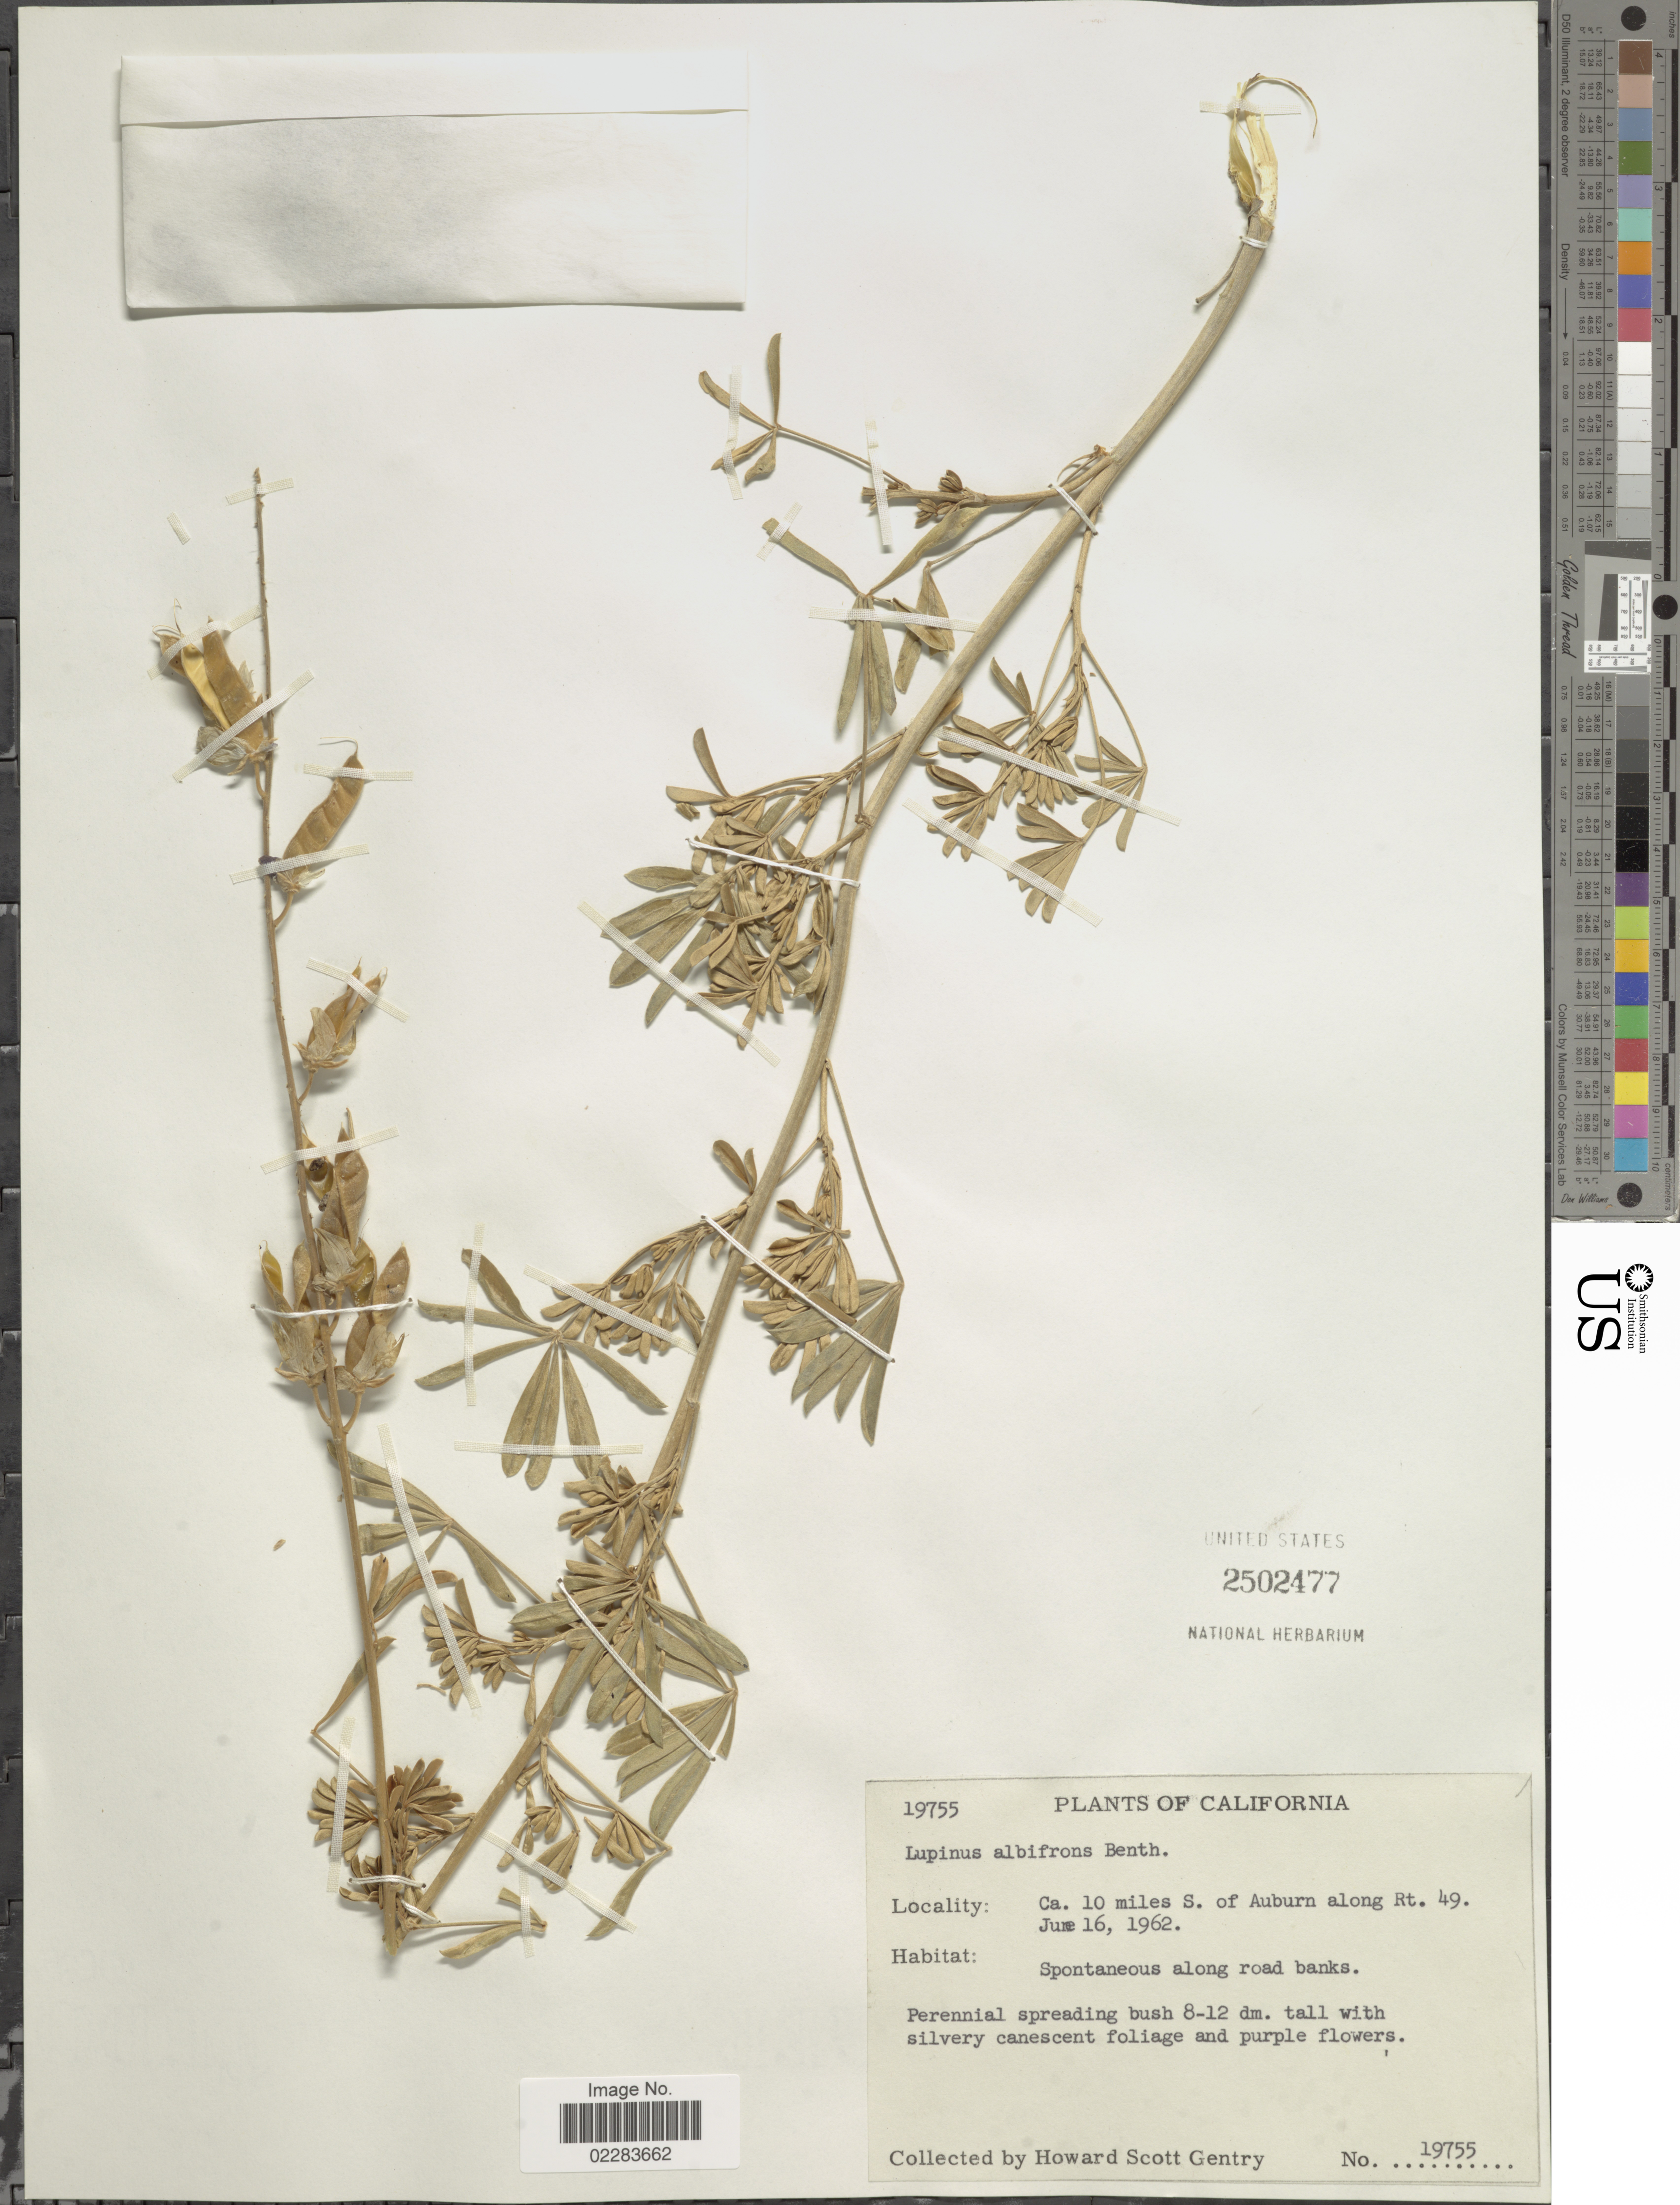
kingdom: Plantae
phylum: Tracheophyta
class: Magnoliopsida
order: Fabales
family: Fabaceae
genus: Lupinus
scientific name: Lupinus albifrons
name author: Benth.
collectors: H. S. Gentry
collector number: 19755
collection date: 1962-06-16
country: United States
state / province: California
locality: Ca. 10 miles S of Auburn along Rt 49.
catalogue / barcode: US 2502477